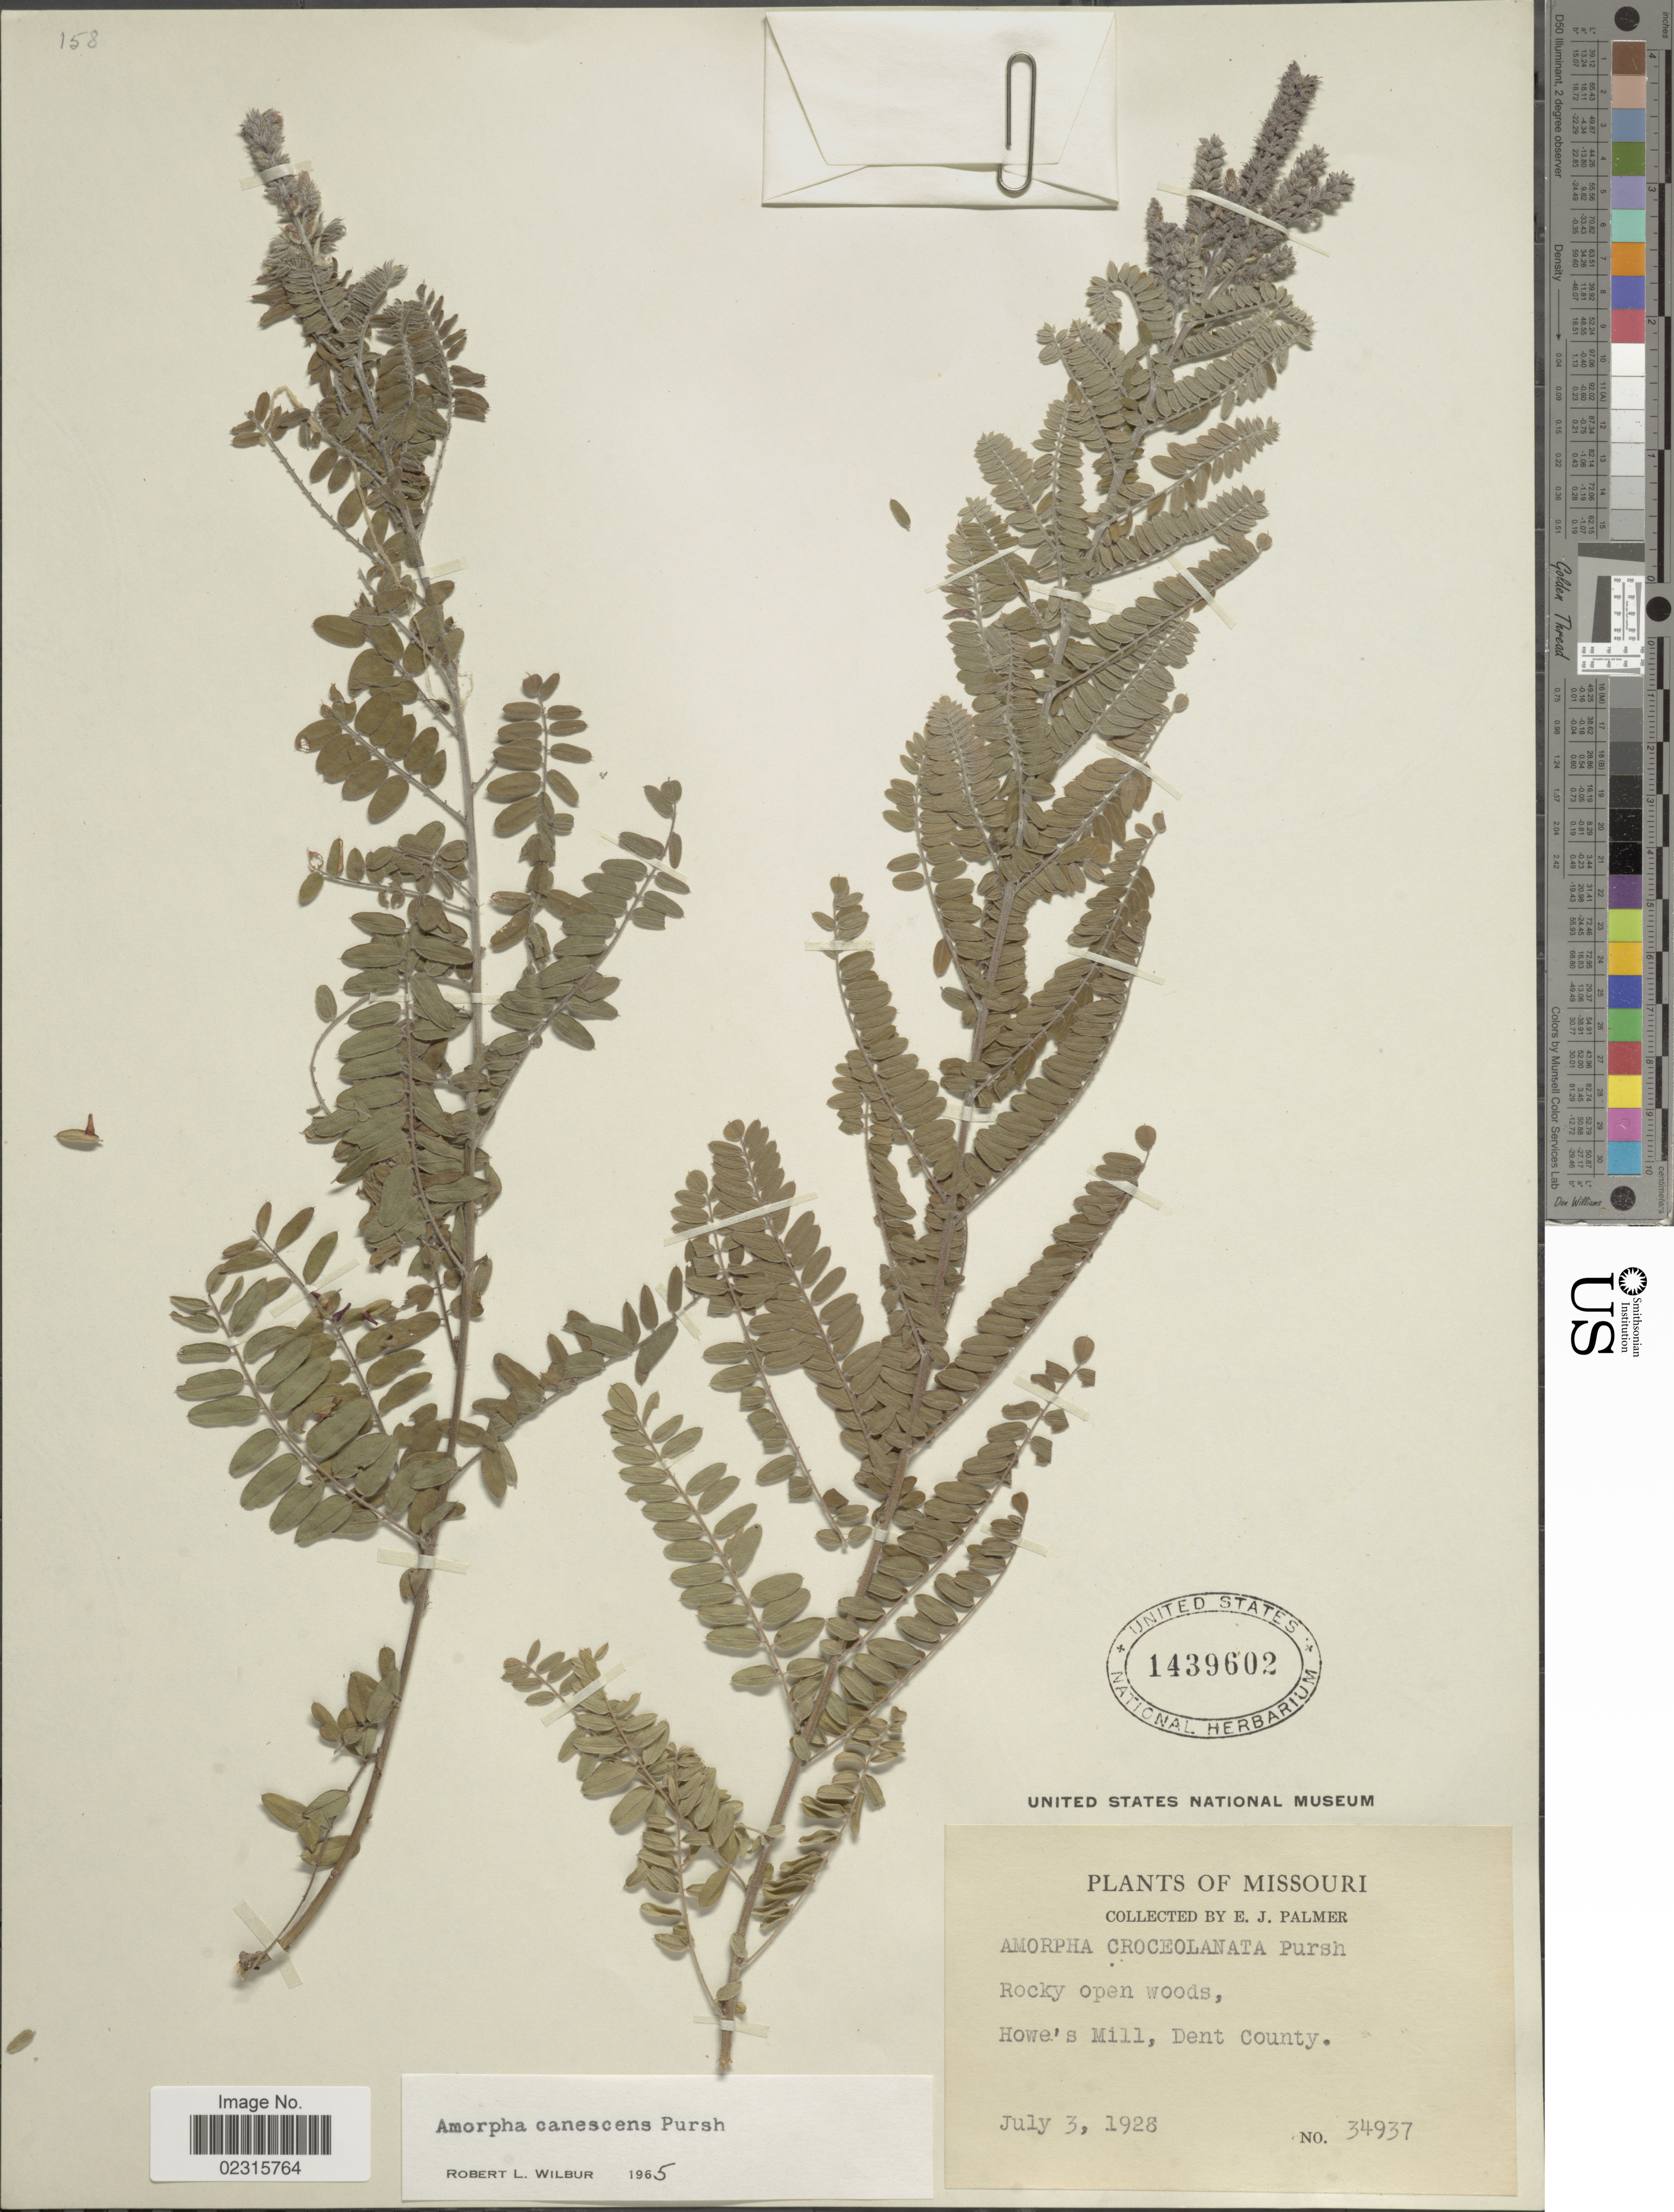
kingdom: Plantae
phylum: Tracheophyta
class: Magnoliopsida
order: Fabales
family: Fabaceae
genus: Amorpha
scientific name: Amorpha canescens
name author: Pursh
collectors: E. J. Palmer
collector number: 34937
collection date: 1928-07-03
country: United States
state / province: Missouri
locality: Howe's Mill, Dent County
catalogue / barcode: US 1439602